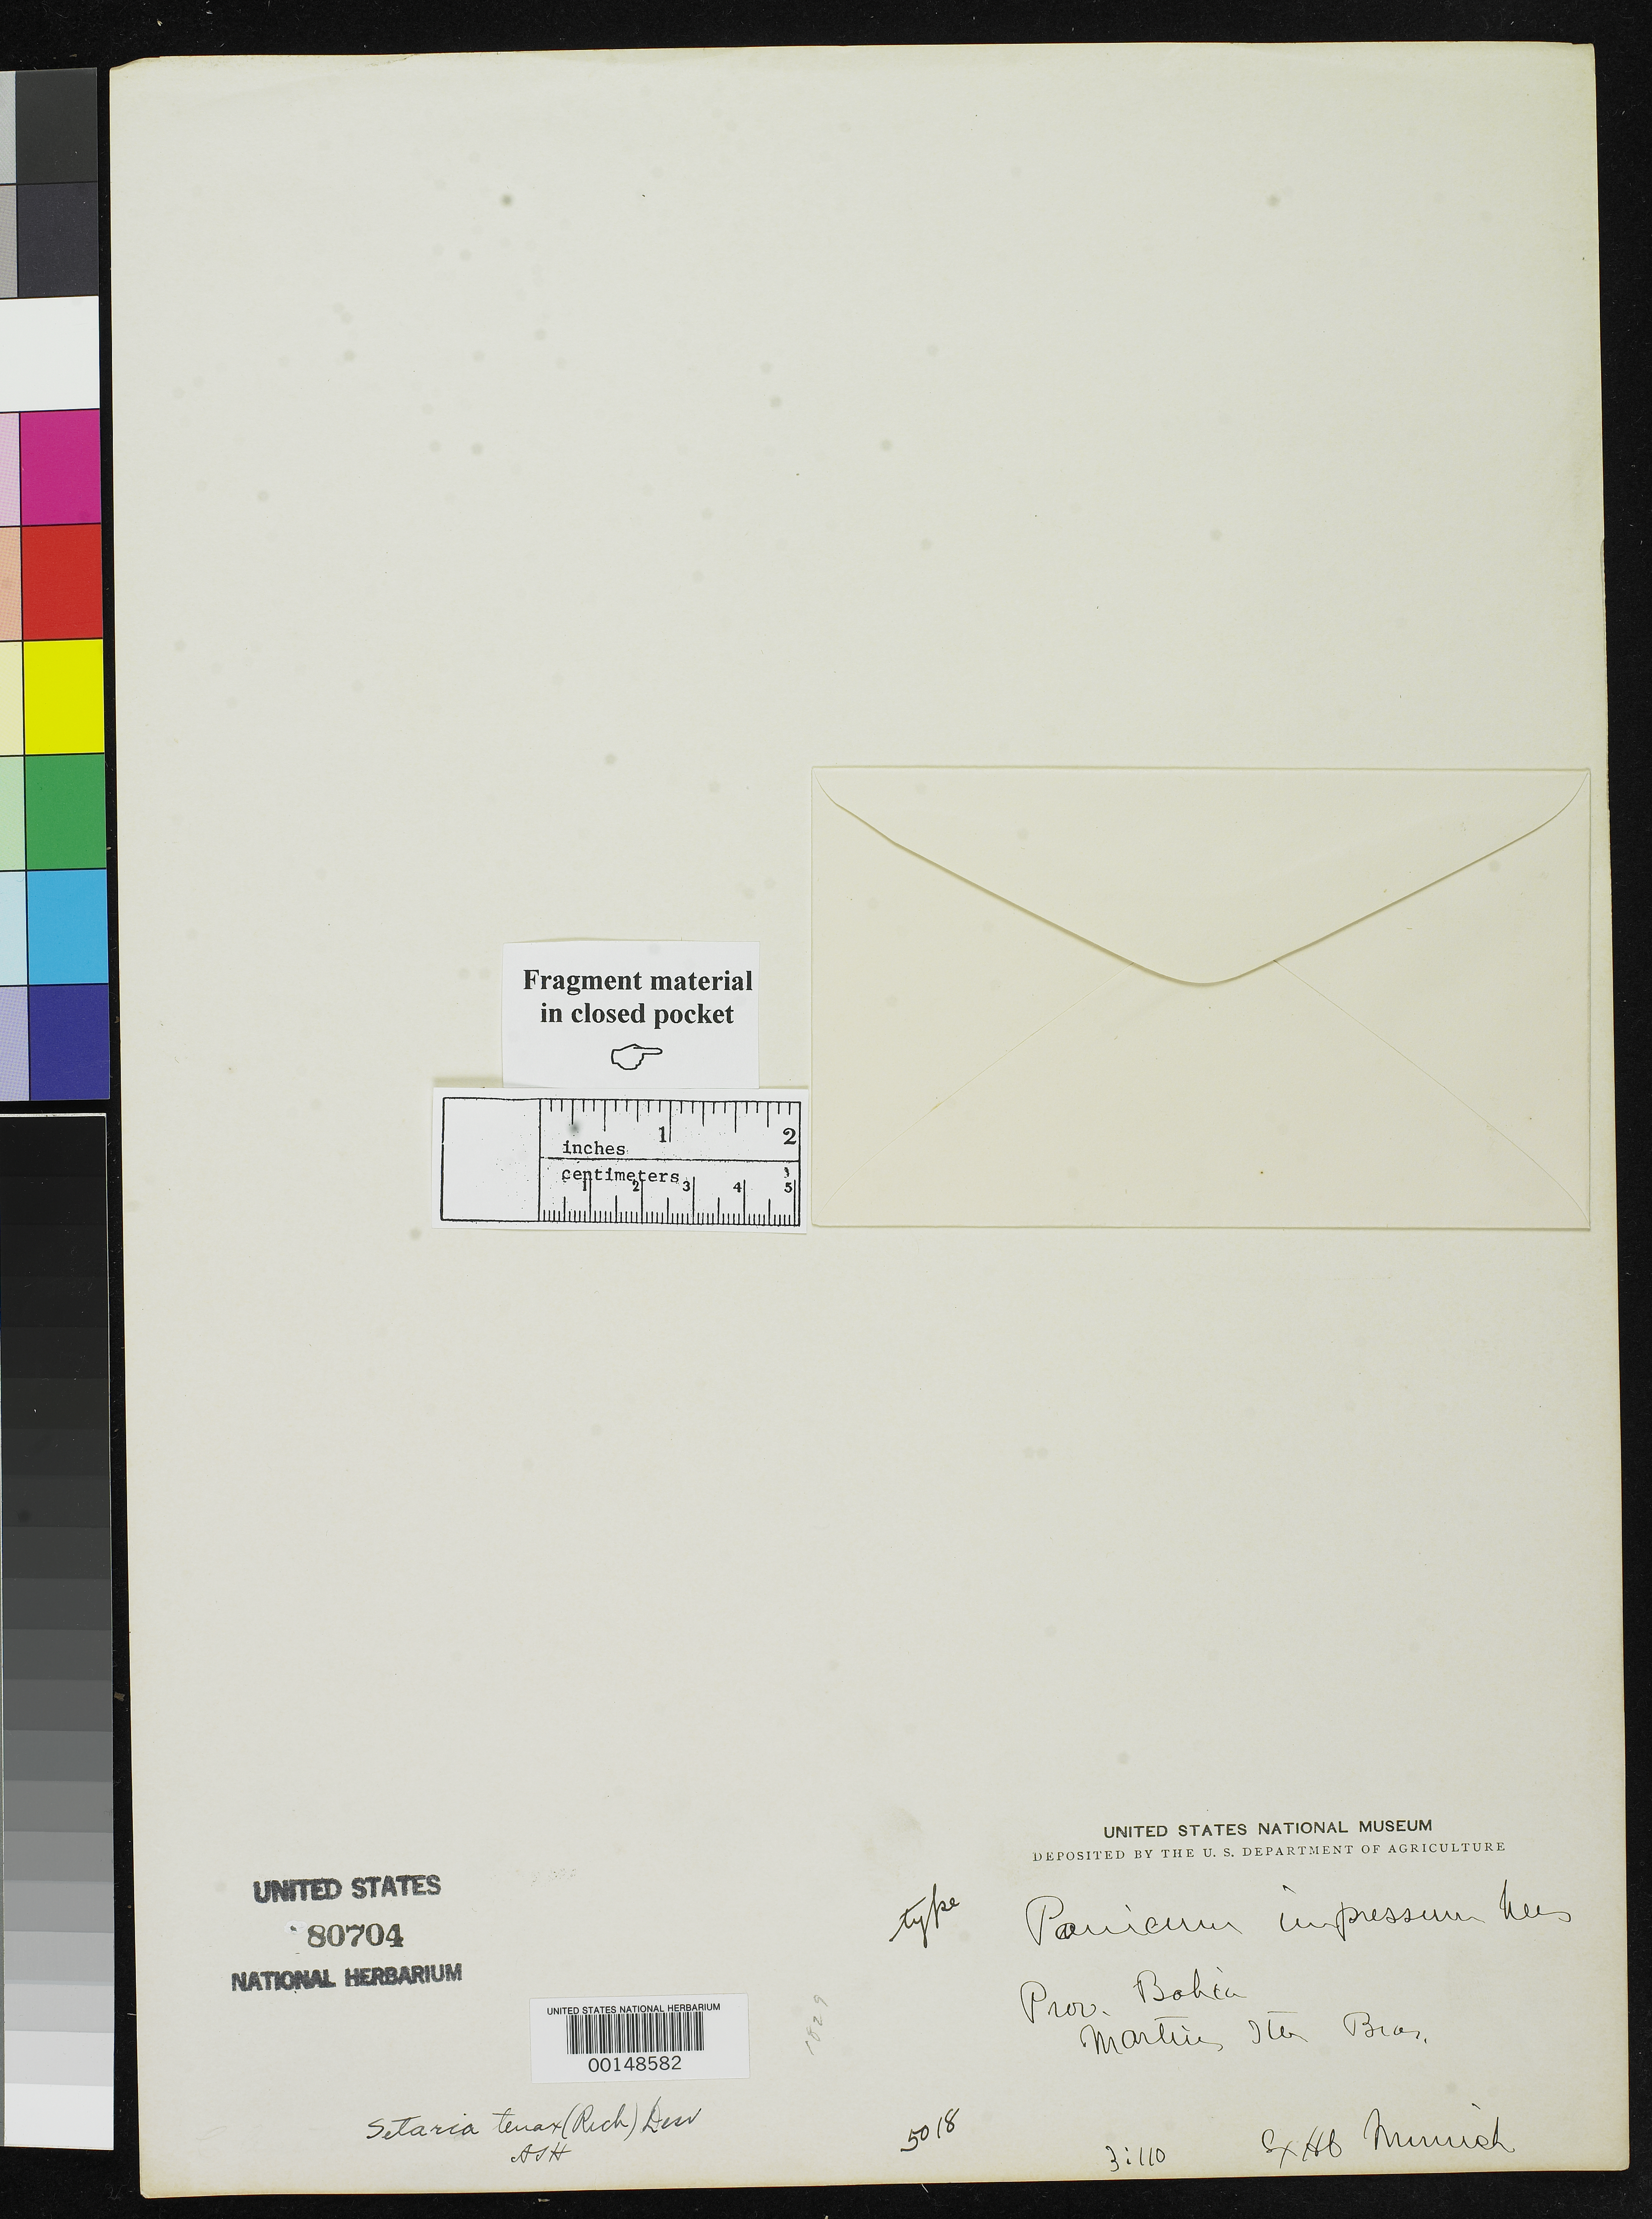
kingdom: Plantae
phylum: Tracheophyta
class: Liliopsida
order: Poales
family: Poaceae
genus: Panicum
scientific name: Panicum impressum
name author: Nees in Mart.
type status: Type Fragment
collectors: C. F. Martius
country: Brazil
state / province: Bahia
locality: Villam do Rio de Contas.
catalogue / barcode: US 80704